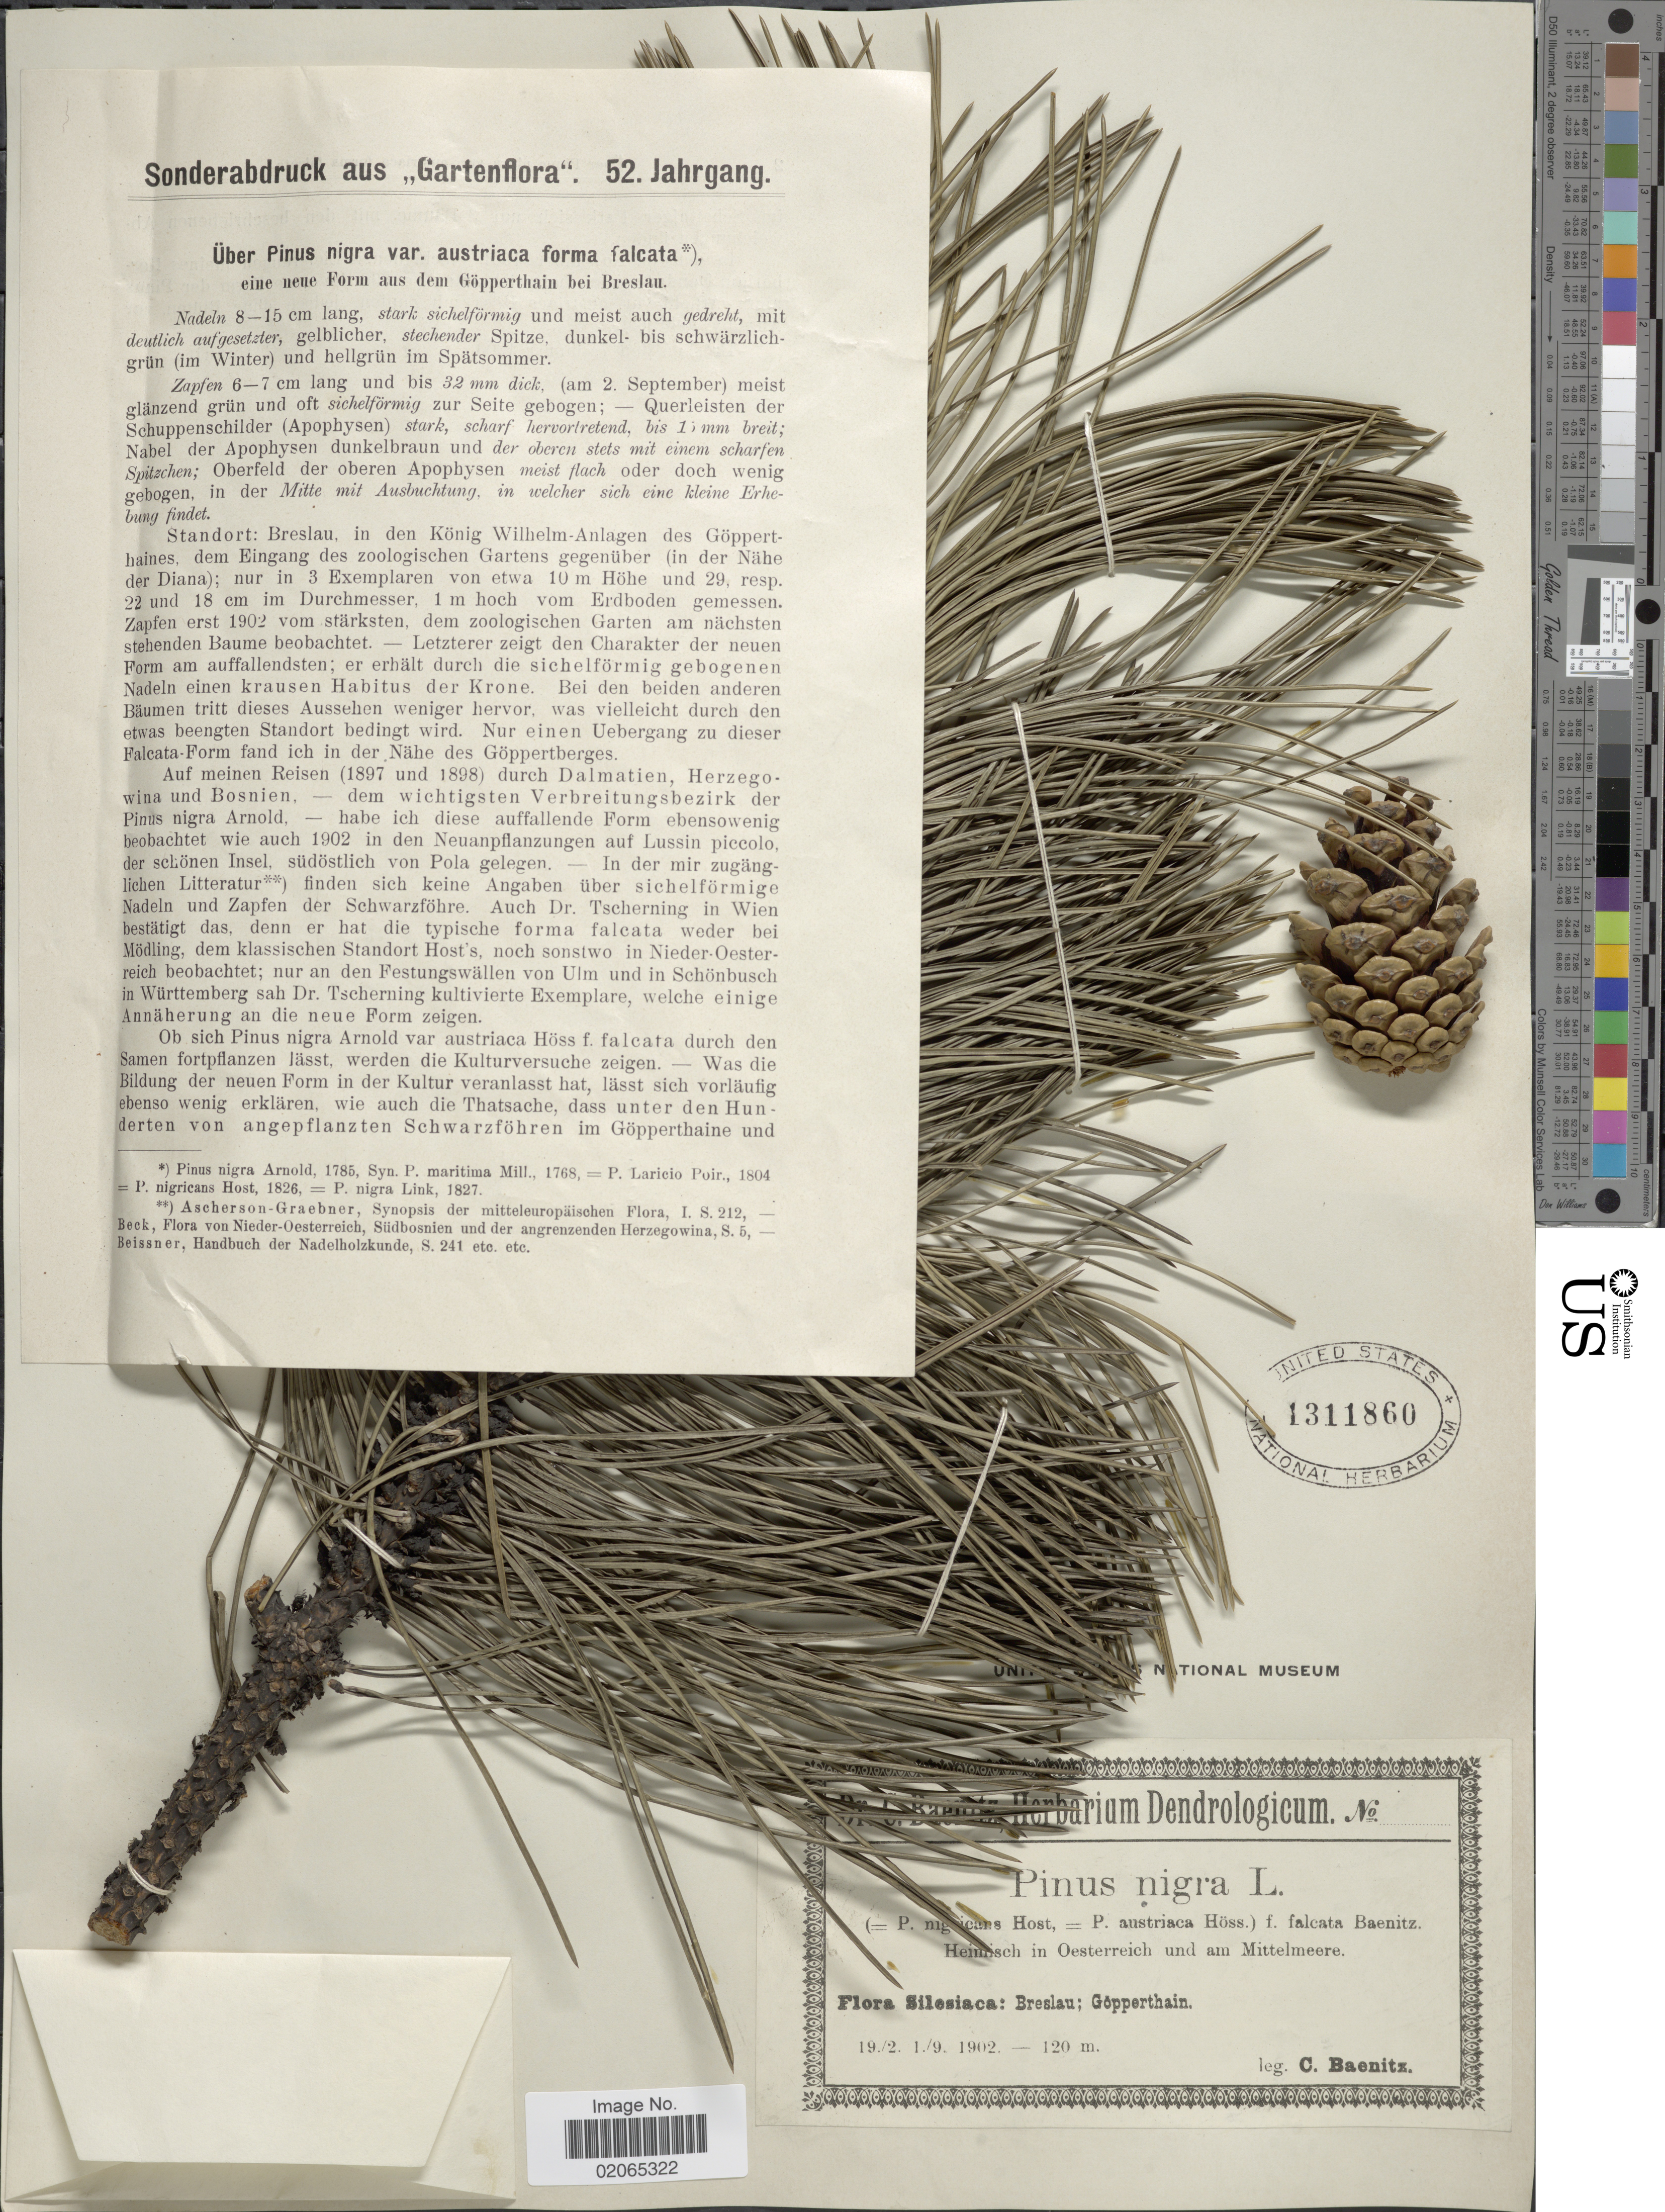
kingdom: Plantae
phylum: Tracheophyta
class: Pinopsida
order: Pinales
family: Pinaceae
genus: Pinus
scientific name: Pinus nigra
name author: Arnold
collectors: C. G. Baenitz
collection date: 1902-02-19/1902-09-01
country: Poland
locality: Silesiaca: Breslau; Gopperthain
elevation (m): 120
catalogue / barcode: US 1311860